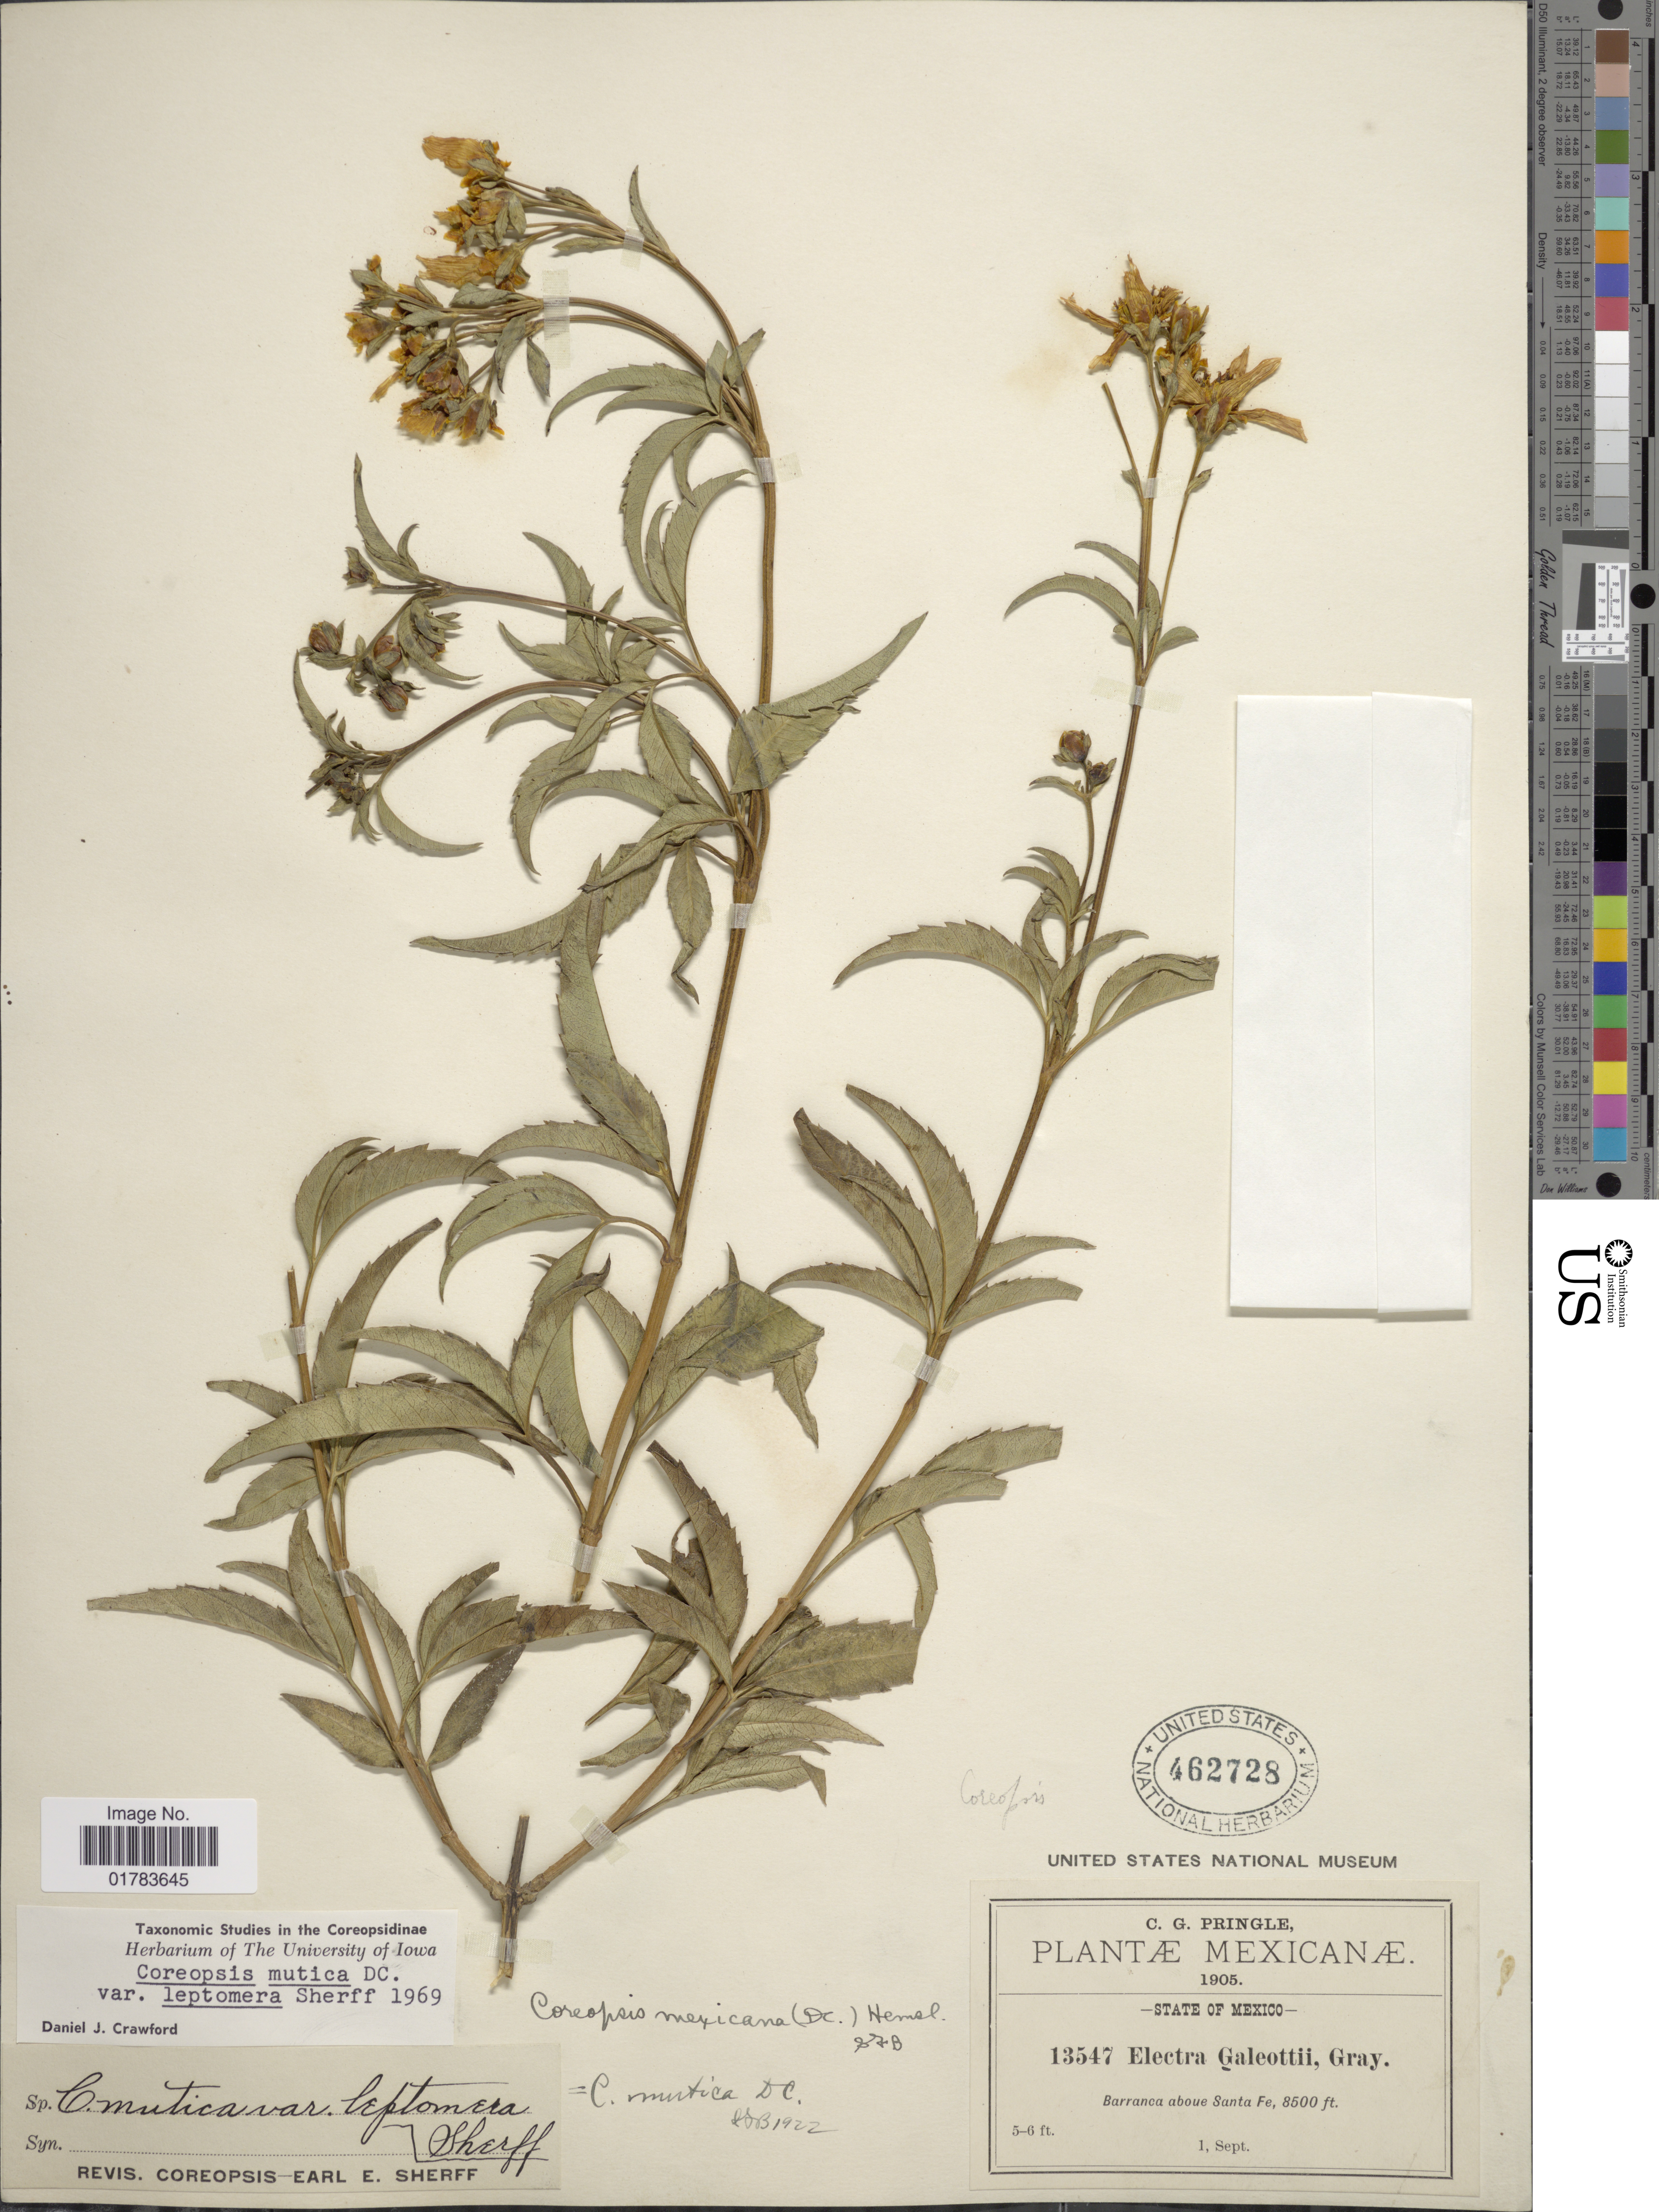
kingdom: Plantae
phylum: Tracheophyta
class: Magnoliopsida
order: Asterales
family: Asteraceae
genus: Coreopsis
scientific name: Coreopsis mutica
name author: DC.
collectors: C. G. Pringle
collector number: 13547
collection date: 1905-09-01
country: Mexico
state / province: México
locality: Barranca above Santa Fe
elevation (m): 2591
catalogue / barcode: US 462728